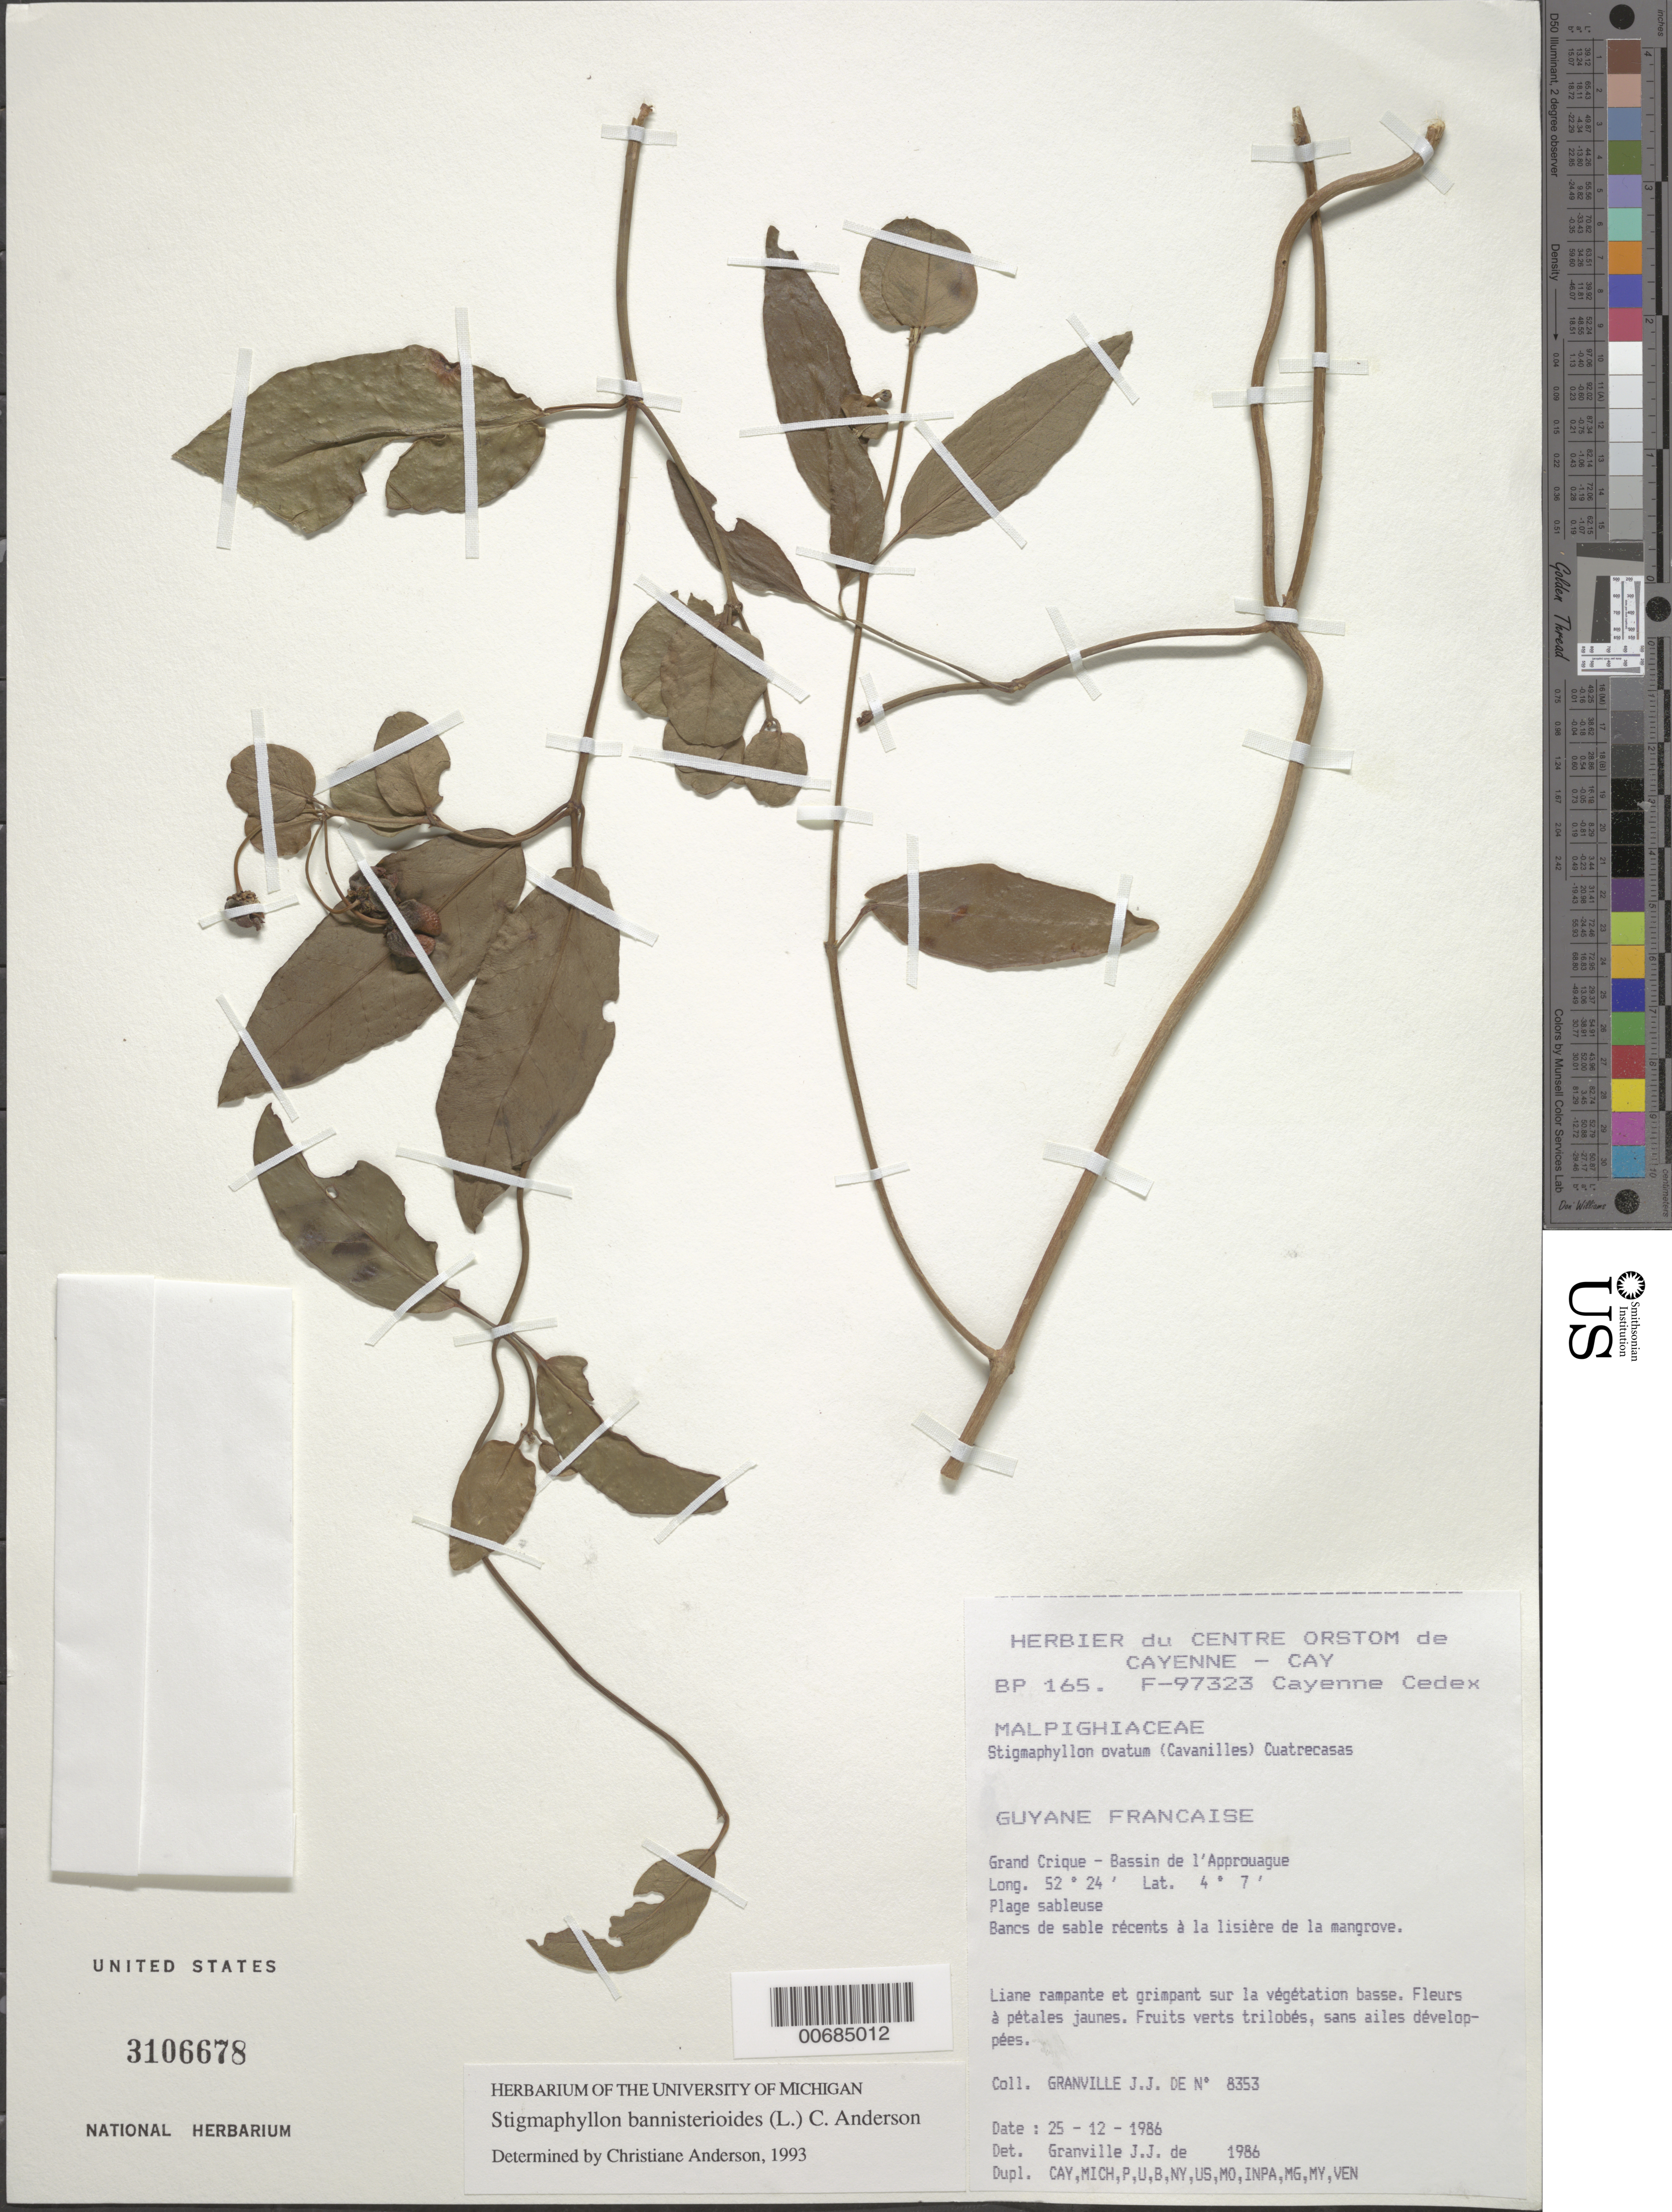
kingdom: Plantae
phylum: Tracheophyta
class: Magnoliopsida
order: Malpighiales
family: Malpighiaceae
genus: Stigmaphyllon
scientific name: Stigmaphyllon bannisterioides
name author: (L.) C.E. Anderson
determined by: Anderson, C.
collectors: J.-J. de Granville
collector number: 8353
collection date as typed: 25-Dec-86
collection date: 1986-12-25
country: French Guiana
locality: Grande Crique, Bassin de l'Approuague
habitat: Plage sableuse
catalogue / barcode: US 3106678